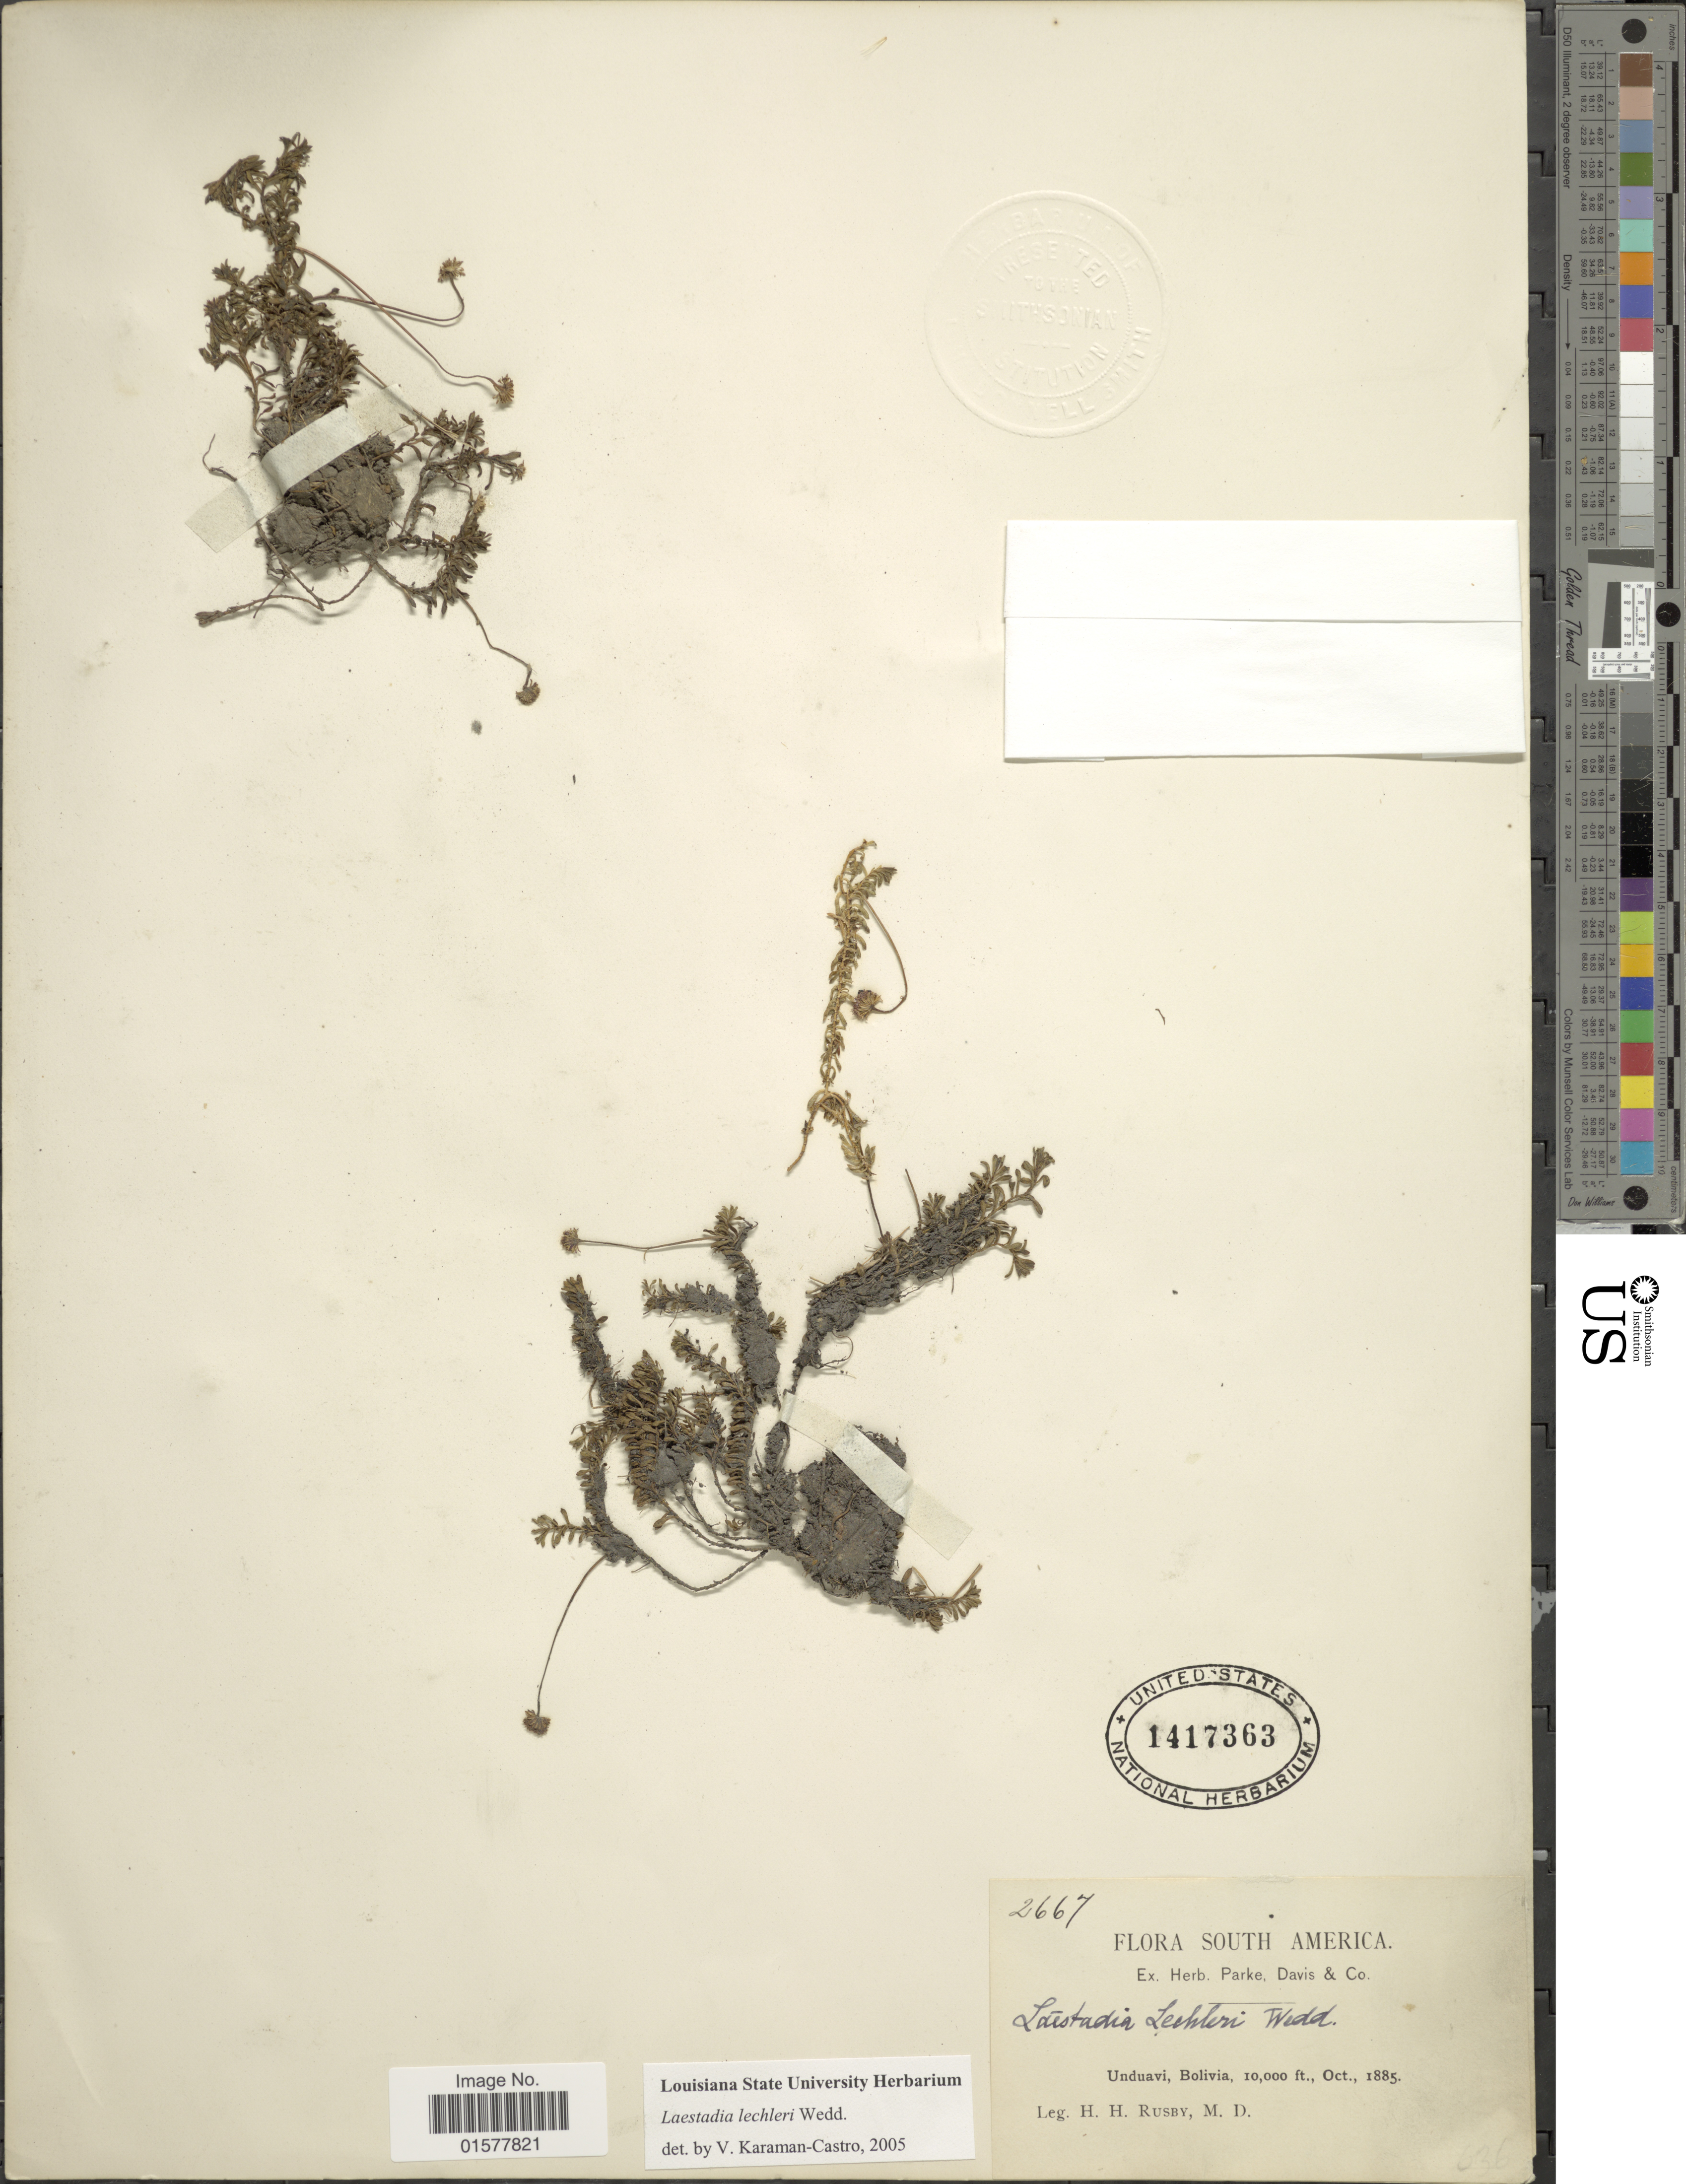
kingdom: Plantae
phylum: Tracheophyta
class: Magnoliopsida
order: Asterales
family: Asteraceae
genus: Laestadia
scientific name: Laestadia lechleria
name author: Sch. Bip. ex Wedd.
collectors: H. H. Rusby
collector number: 2667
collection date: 1885-10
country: Bolivia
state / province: La Paz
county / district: Nor Yungas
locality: Unduavi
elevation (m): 3048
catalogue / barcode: US 1417363